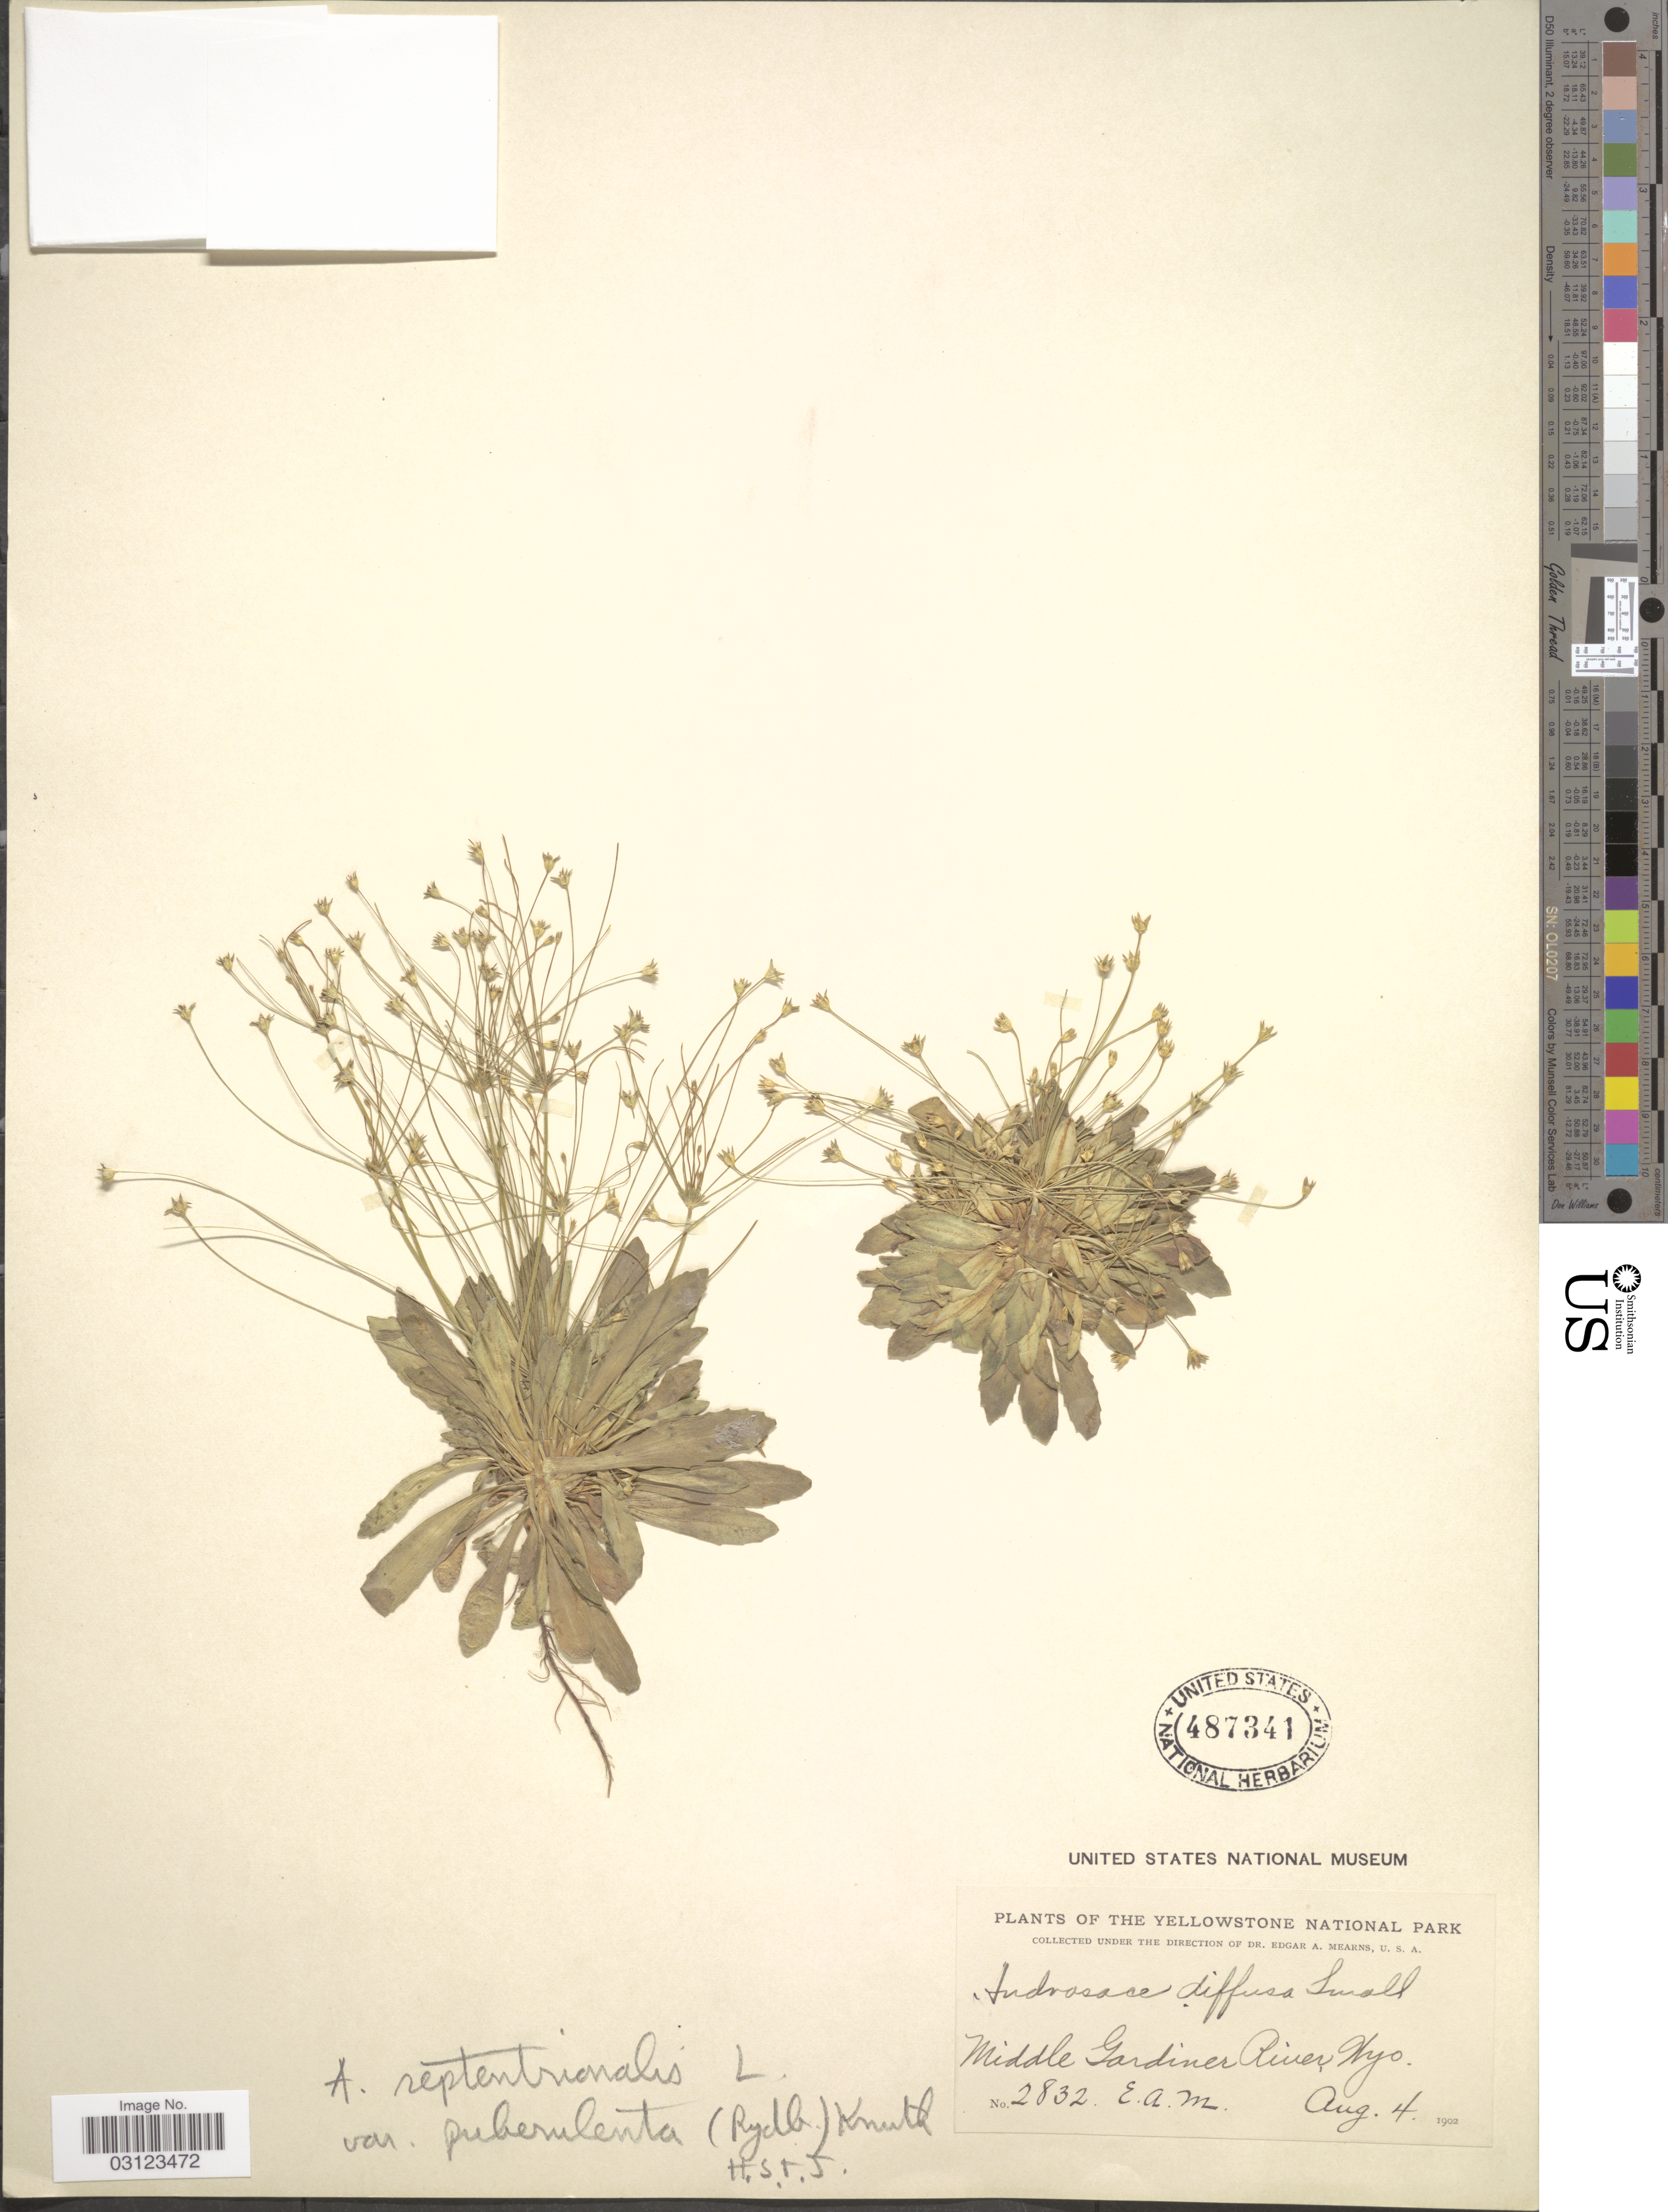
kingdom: Plantae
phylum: Tracheophyta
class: Magnoliopsida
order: Ericales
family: Primulaceae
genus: Androsace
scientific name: Androsace septentrionalis var. puberulenta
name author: (Rydb.) R. Knuth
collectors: E. A. Mearns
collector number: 2832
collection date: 1902-08-04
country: United States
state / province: Wyoming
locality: Yellowstone National Park. Middle Gardiner River.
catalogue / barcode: US 487341